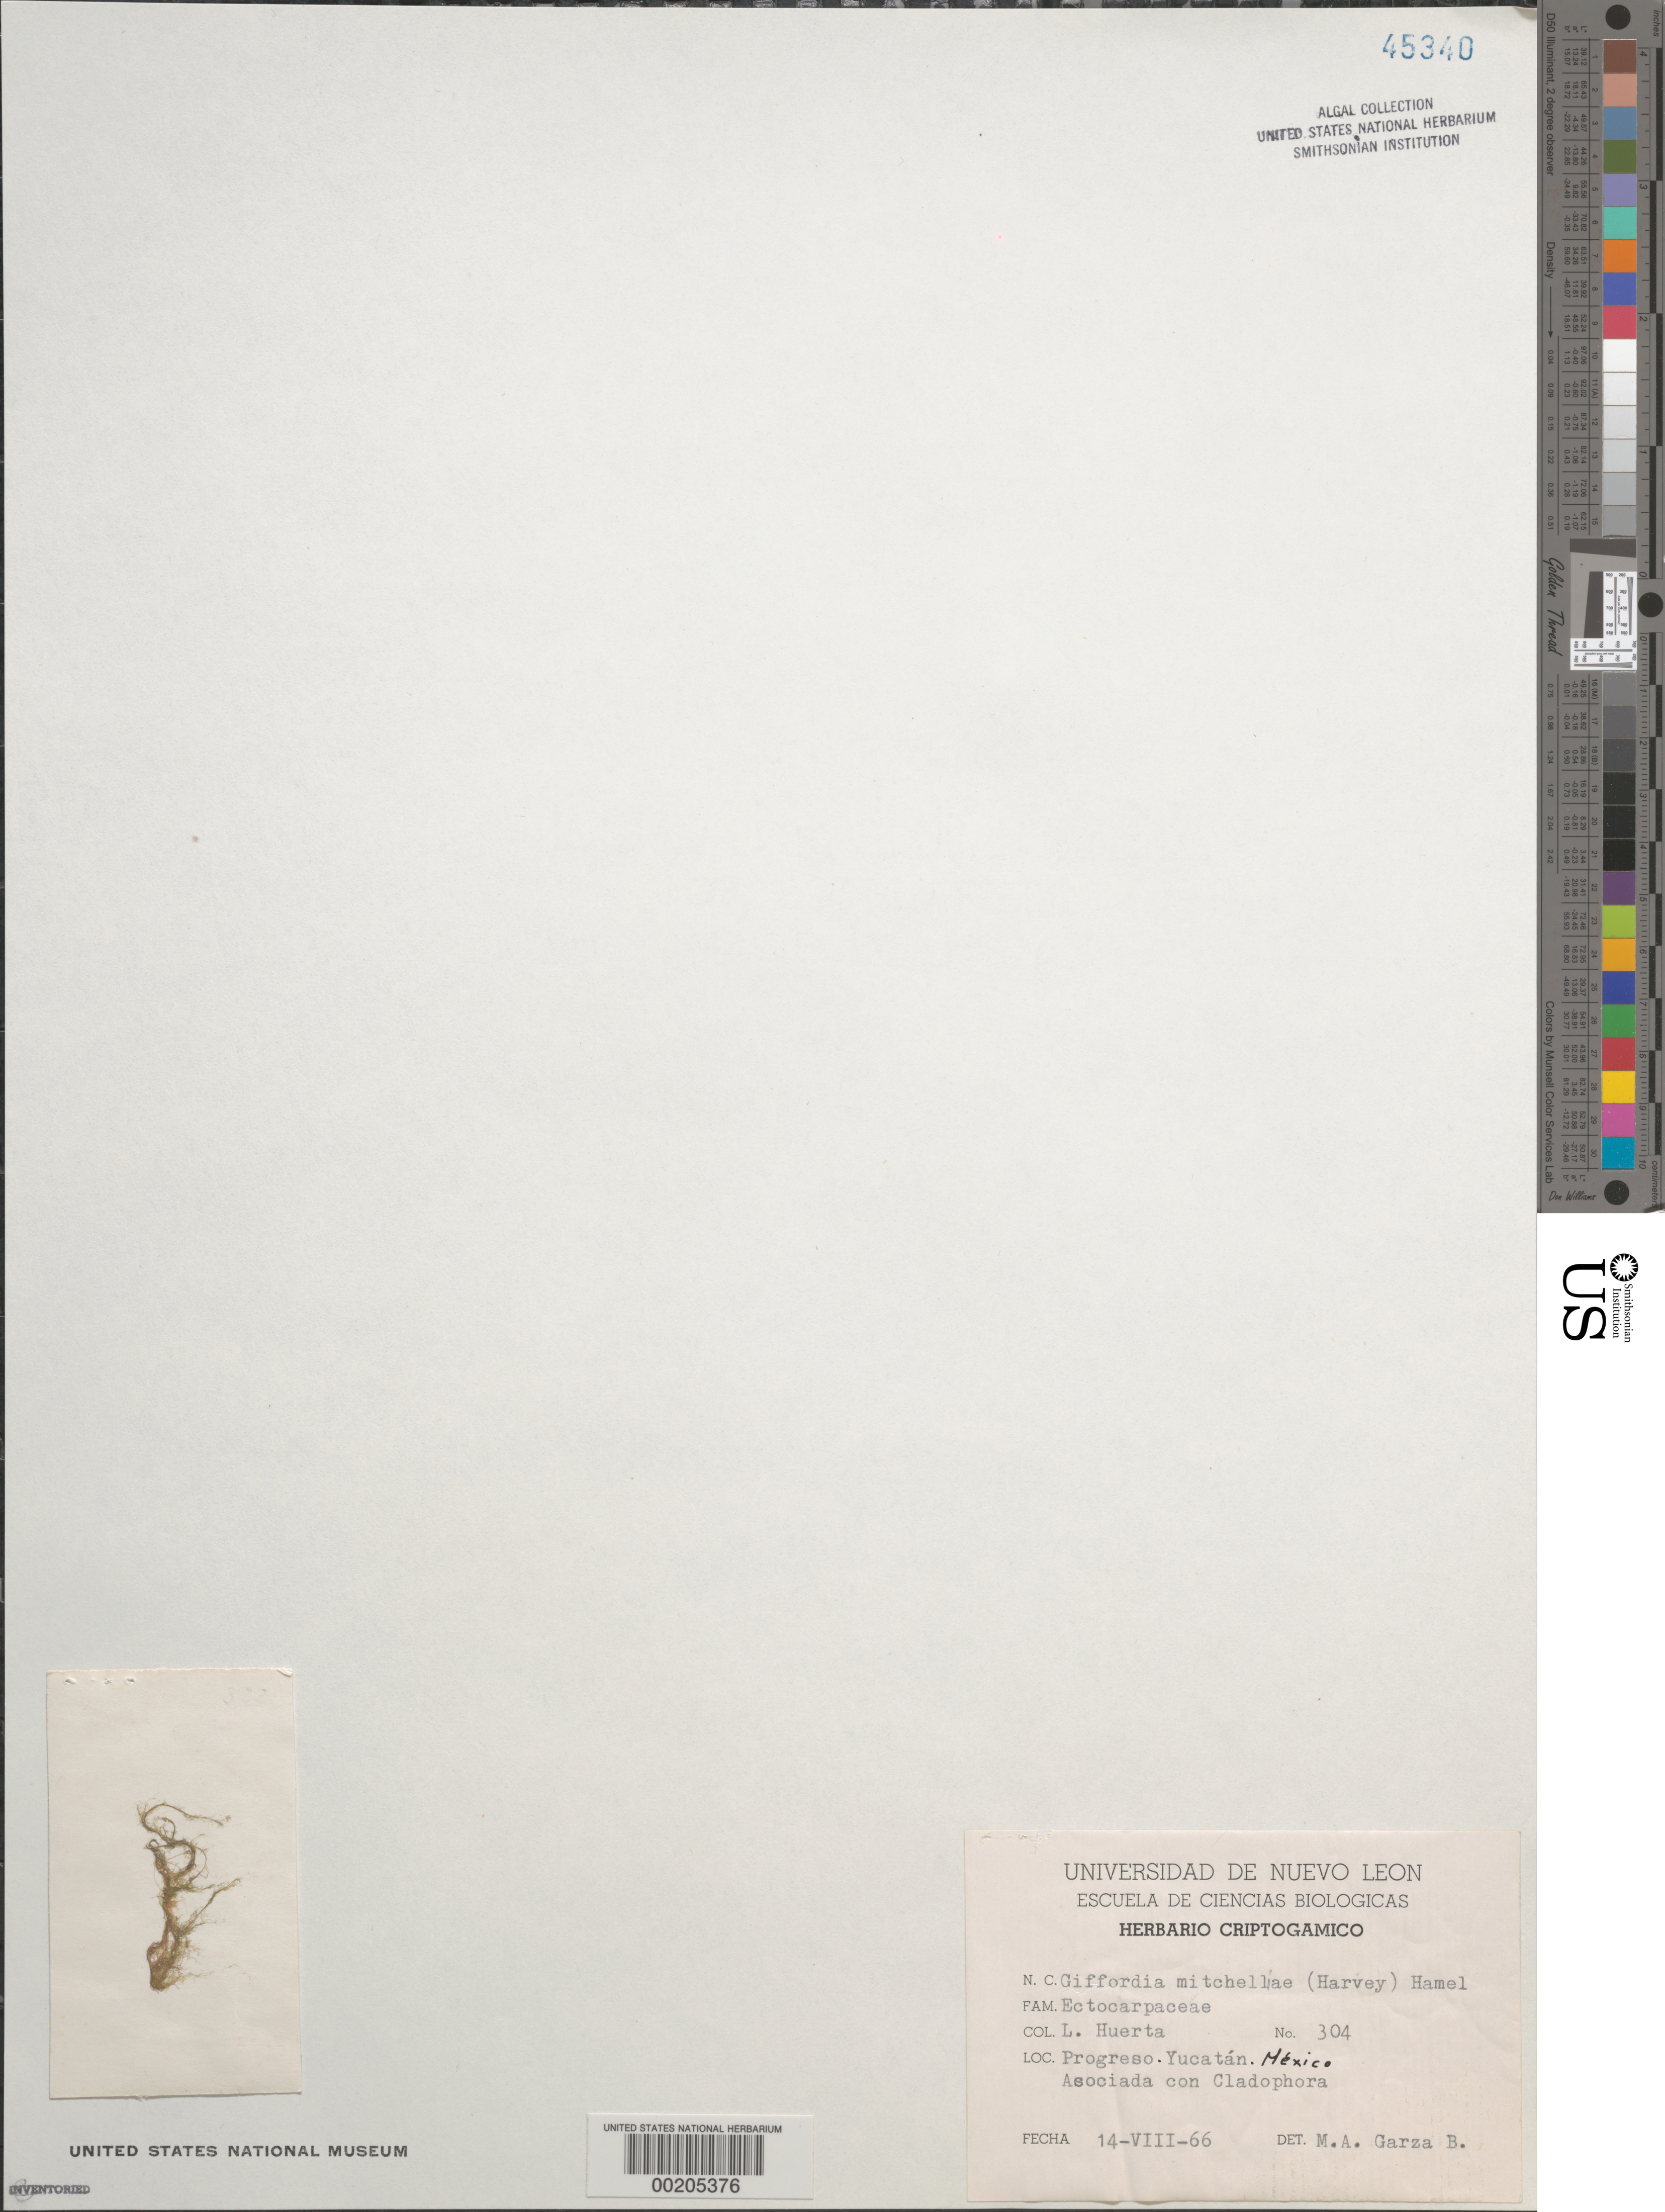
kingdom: Chromista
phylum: Ochrophyta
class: Phaeophyceae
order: Ectocarpales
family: Acinetosporaceae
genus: Feldmannia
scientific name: Feldmannia mitchelliae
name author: (Harv.) H.-S. Kim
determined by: Algae name updating Project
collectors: L. Huerta M.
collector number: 304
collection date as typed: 14 Aug 1966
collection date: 1966-08-14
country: Mexico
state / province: Yucatan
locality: Progreso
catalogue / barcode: US 45340